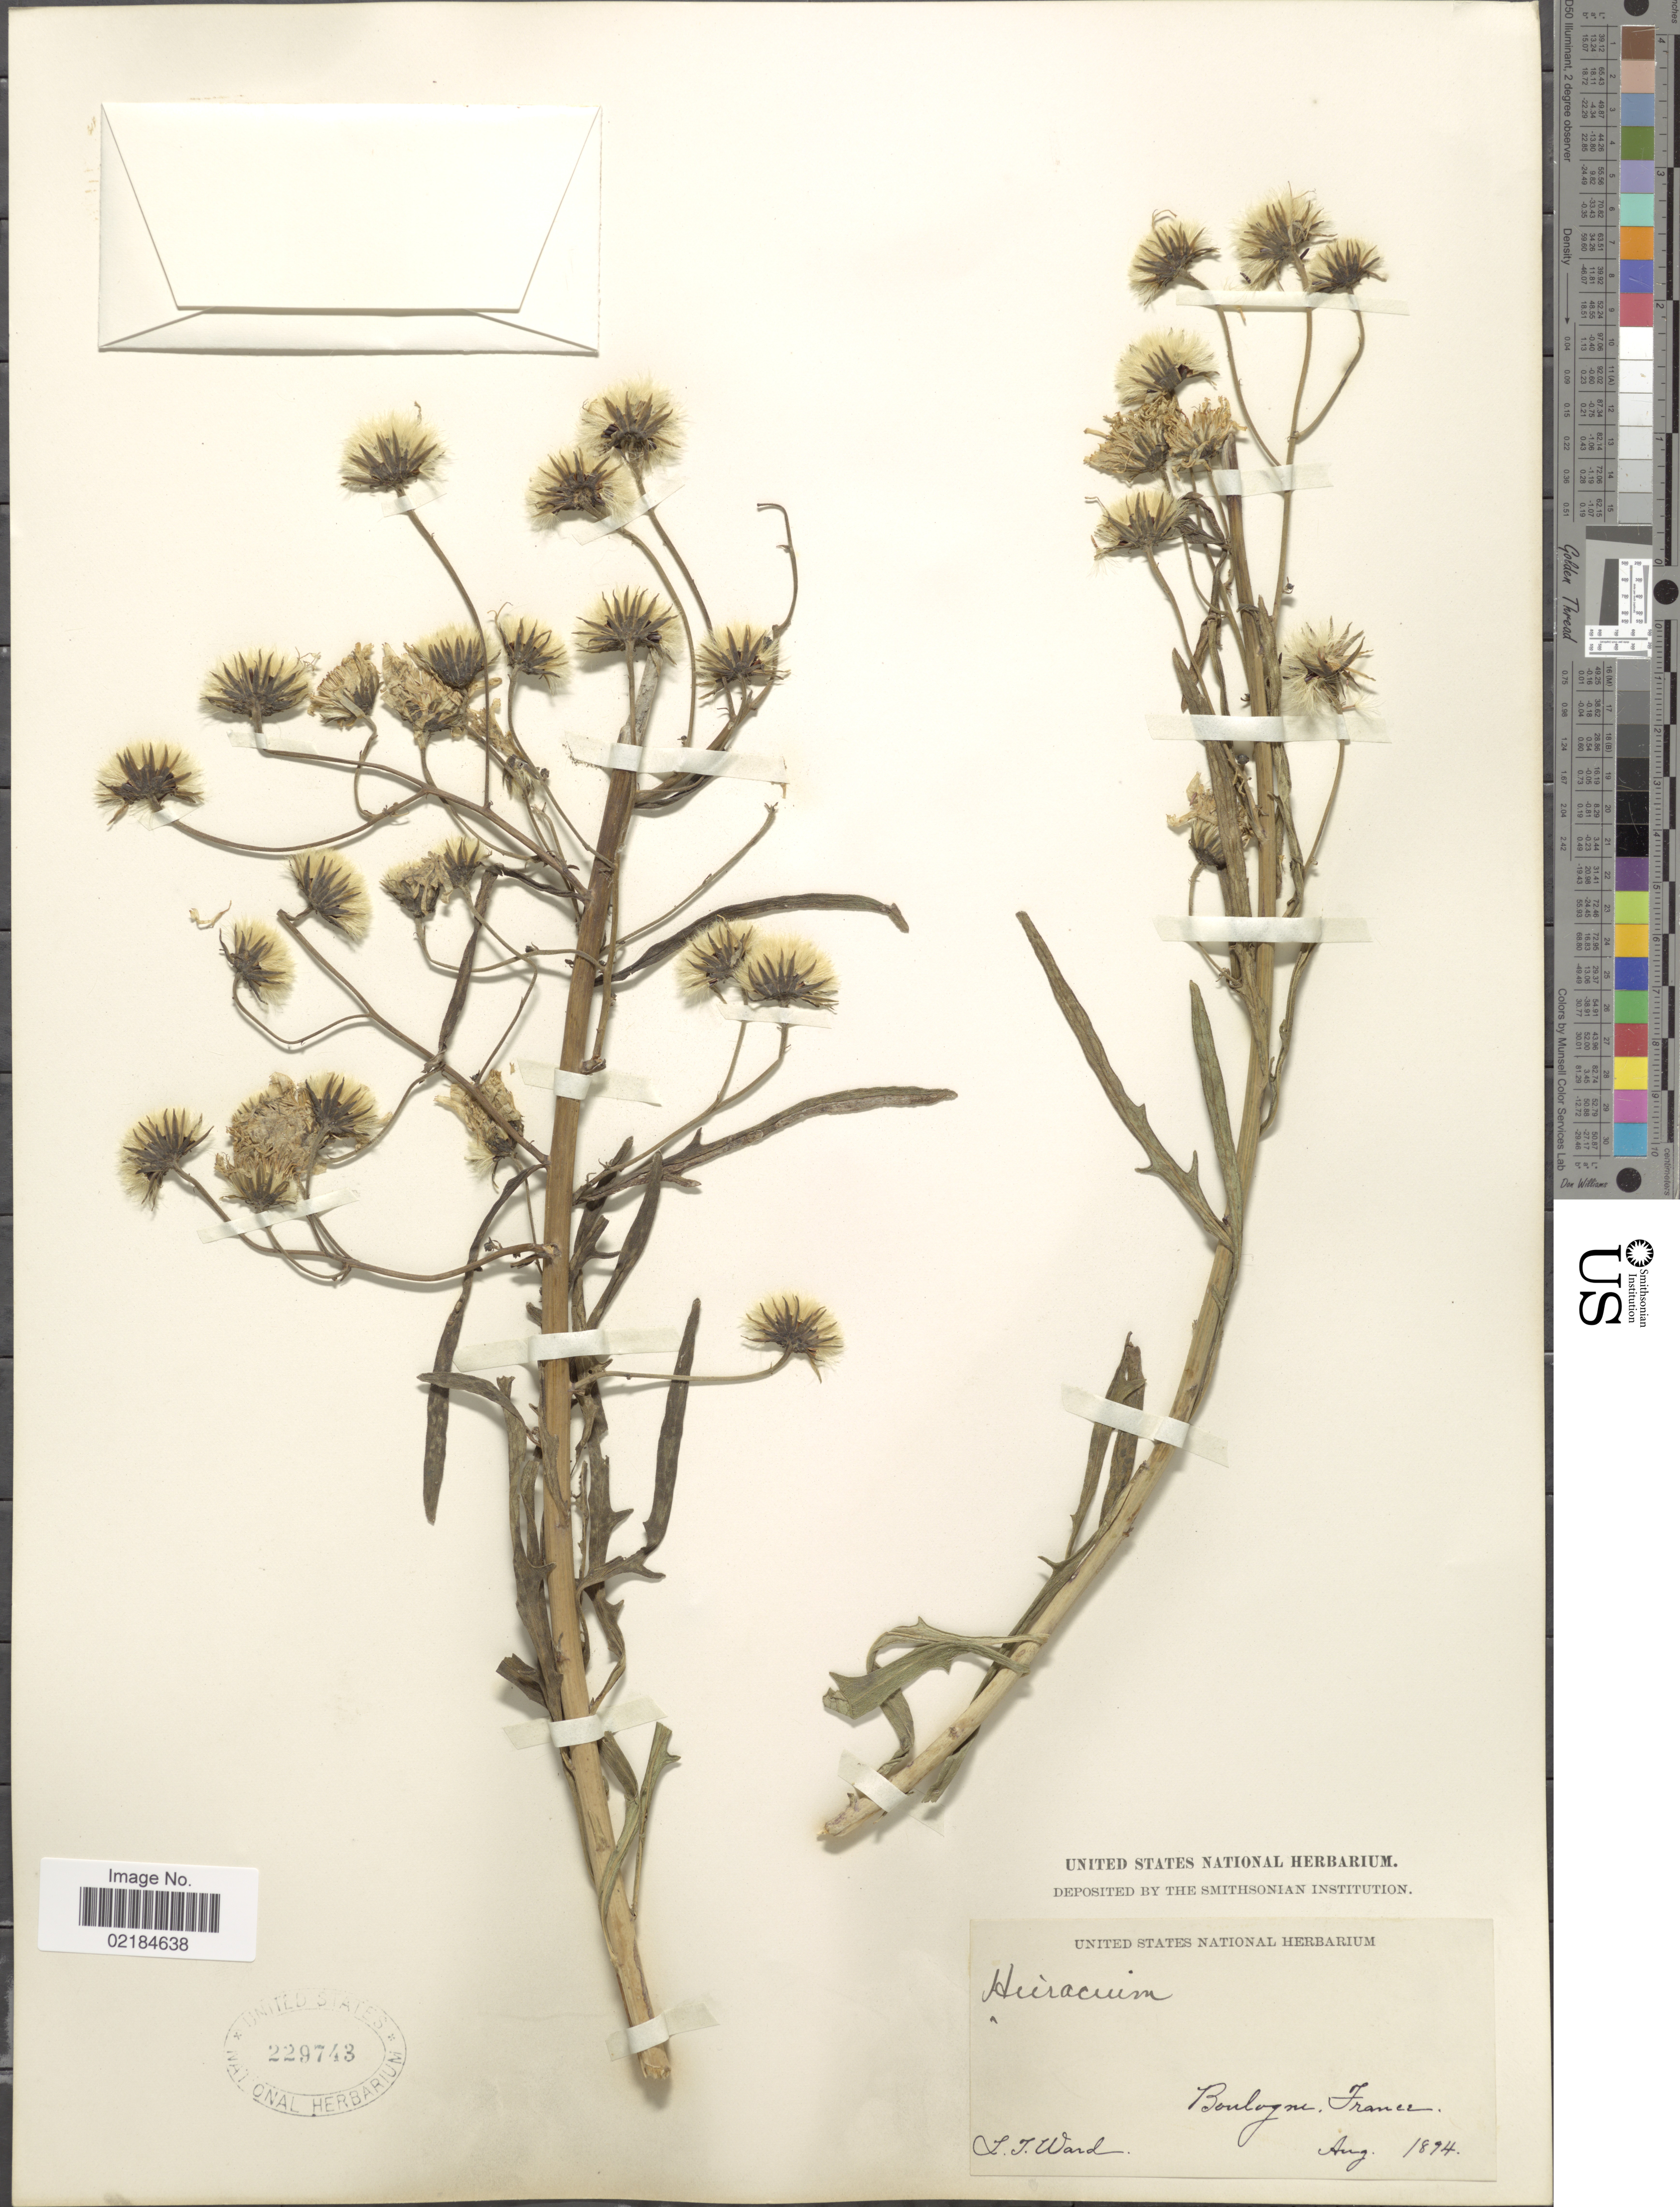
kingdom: Plantae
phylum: Tracheophyta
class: Magnoliopsida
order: Asterales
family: Asteraceae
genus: Hieracium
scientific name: Hieracium repandulare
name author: Druce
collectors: L. Ward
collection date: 1894-08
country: France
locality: Boulogne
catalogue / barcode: US 229743